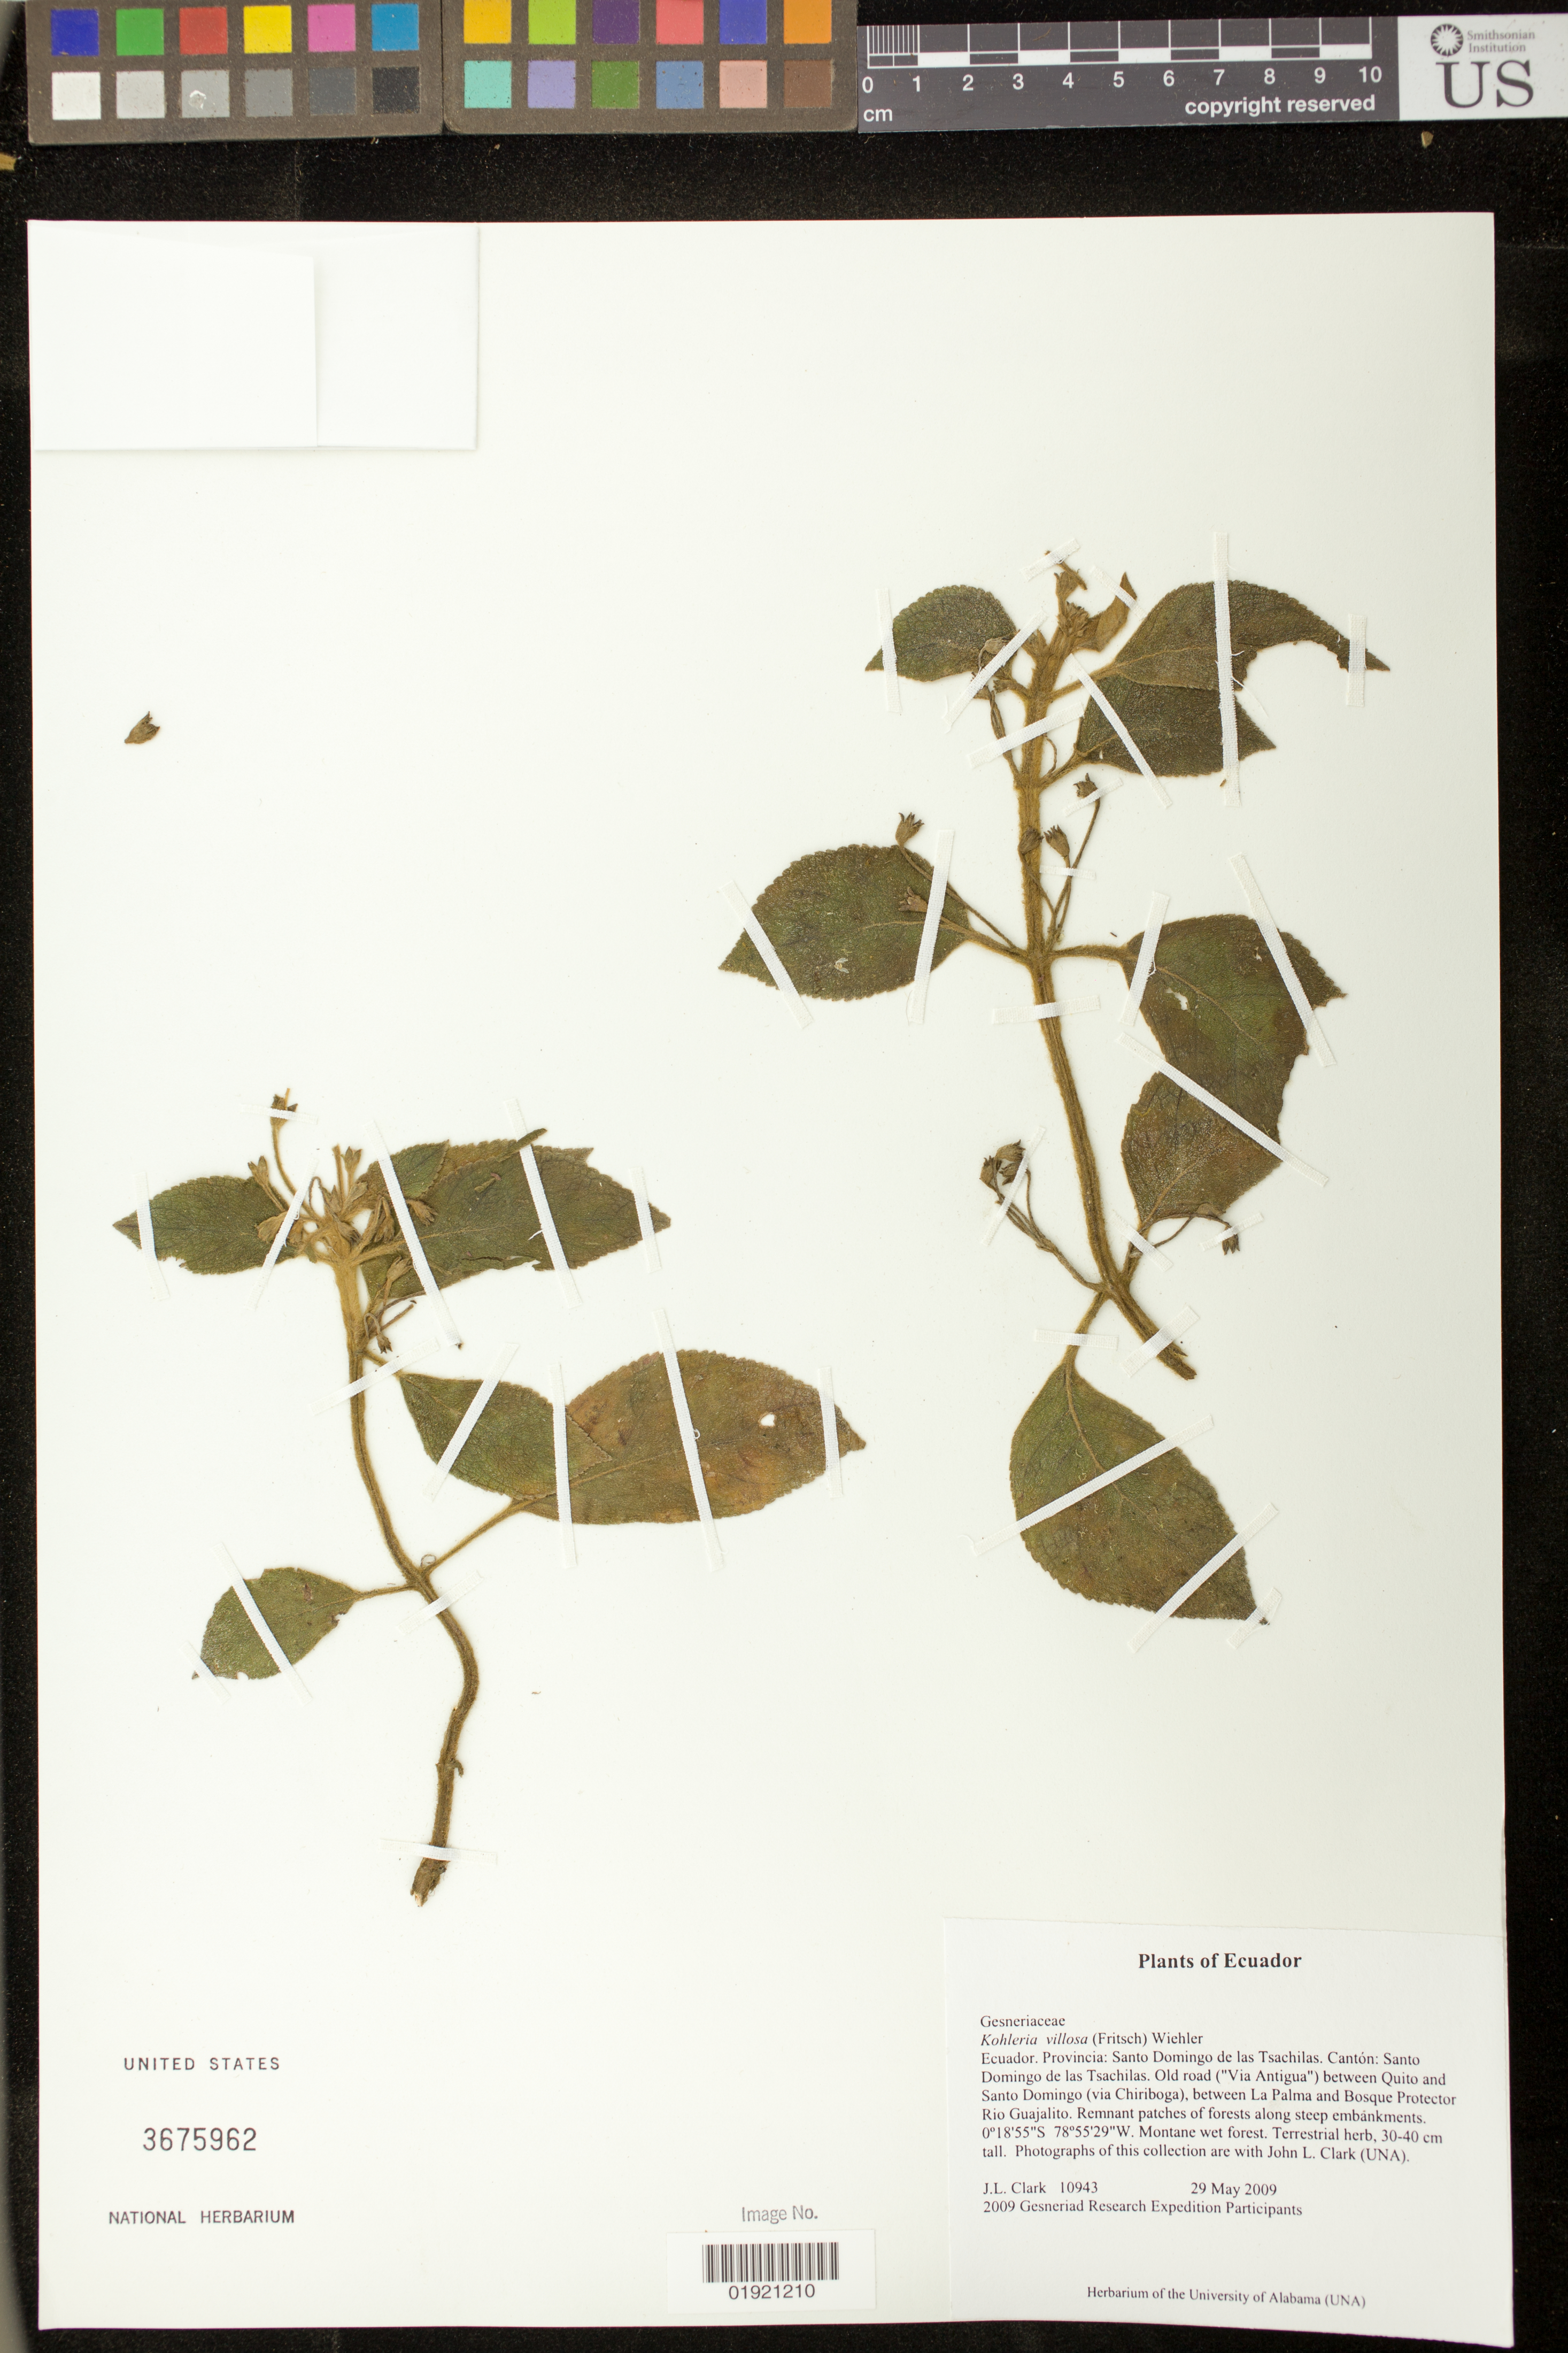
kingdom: Plantae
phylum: Tracheophyta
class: Magnoliopsida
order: Lamiales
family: Gesneriaceae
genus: Kohleria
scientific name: Kohleria villosa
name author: (Fritsch) Wiehler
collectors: J. L. Clark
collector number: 10943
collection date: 2009-05-29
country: Ecuador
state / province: Tsáchilas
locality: Canton: Santo Domingo de los Tsachilas. Old road ("Via Antigua") between Quito and Santo Domingo (via Chiriboga), between La Palma and Bosque Protector Rio Guajalito.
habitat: Remnant patches of forests along steep embankments. Montane wet forest.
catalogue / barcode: US 3675962